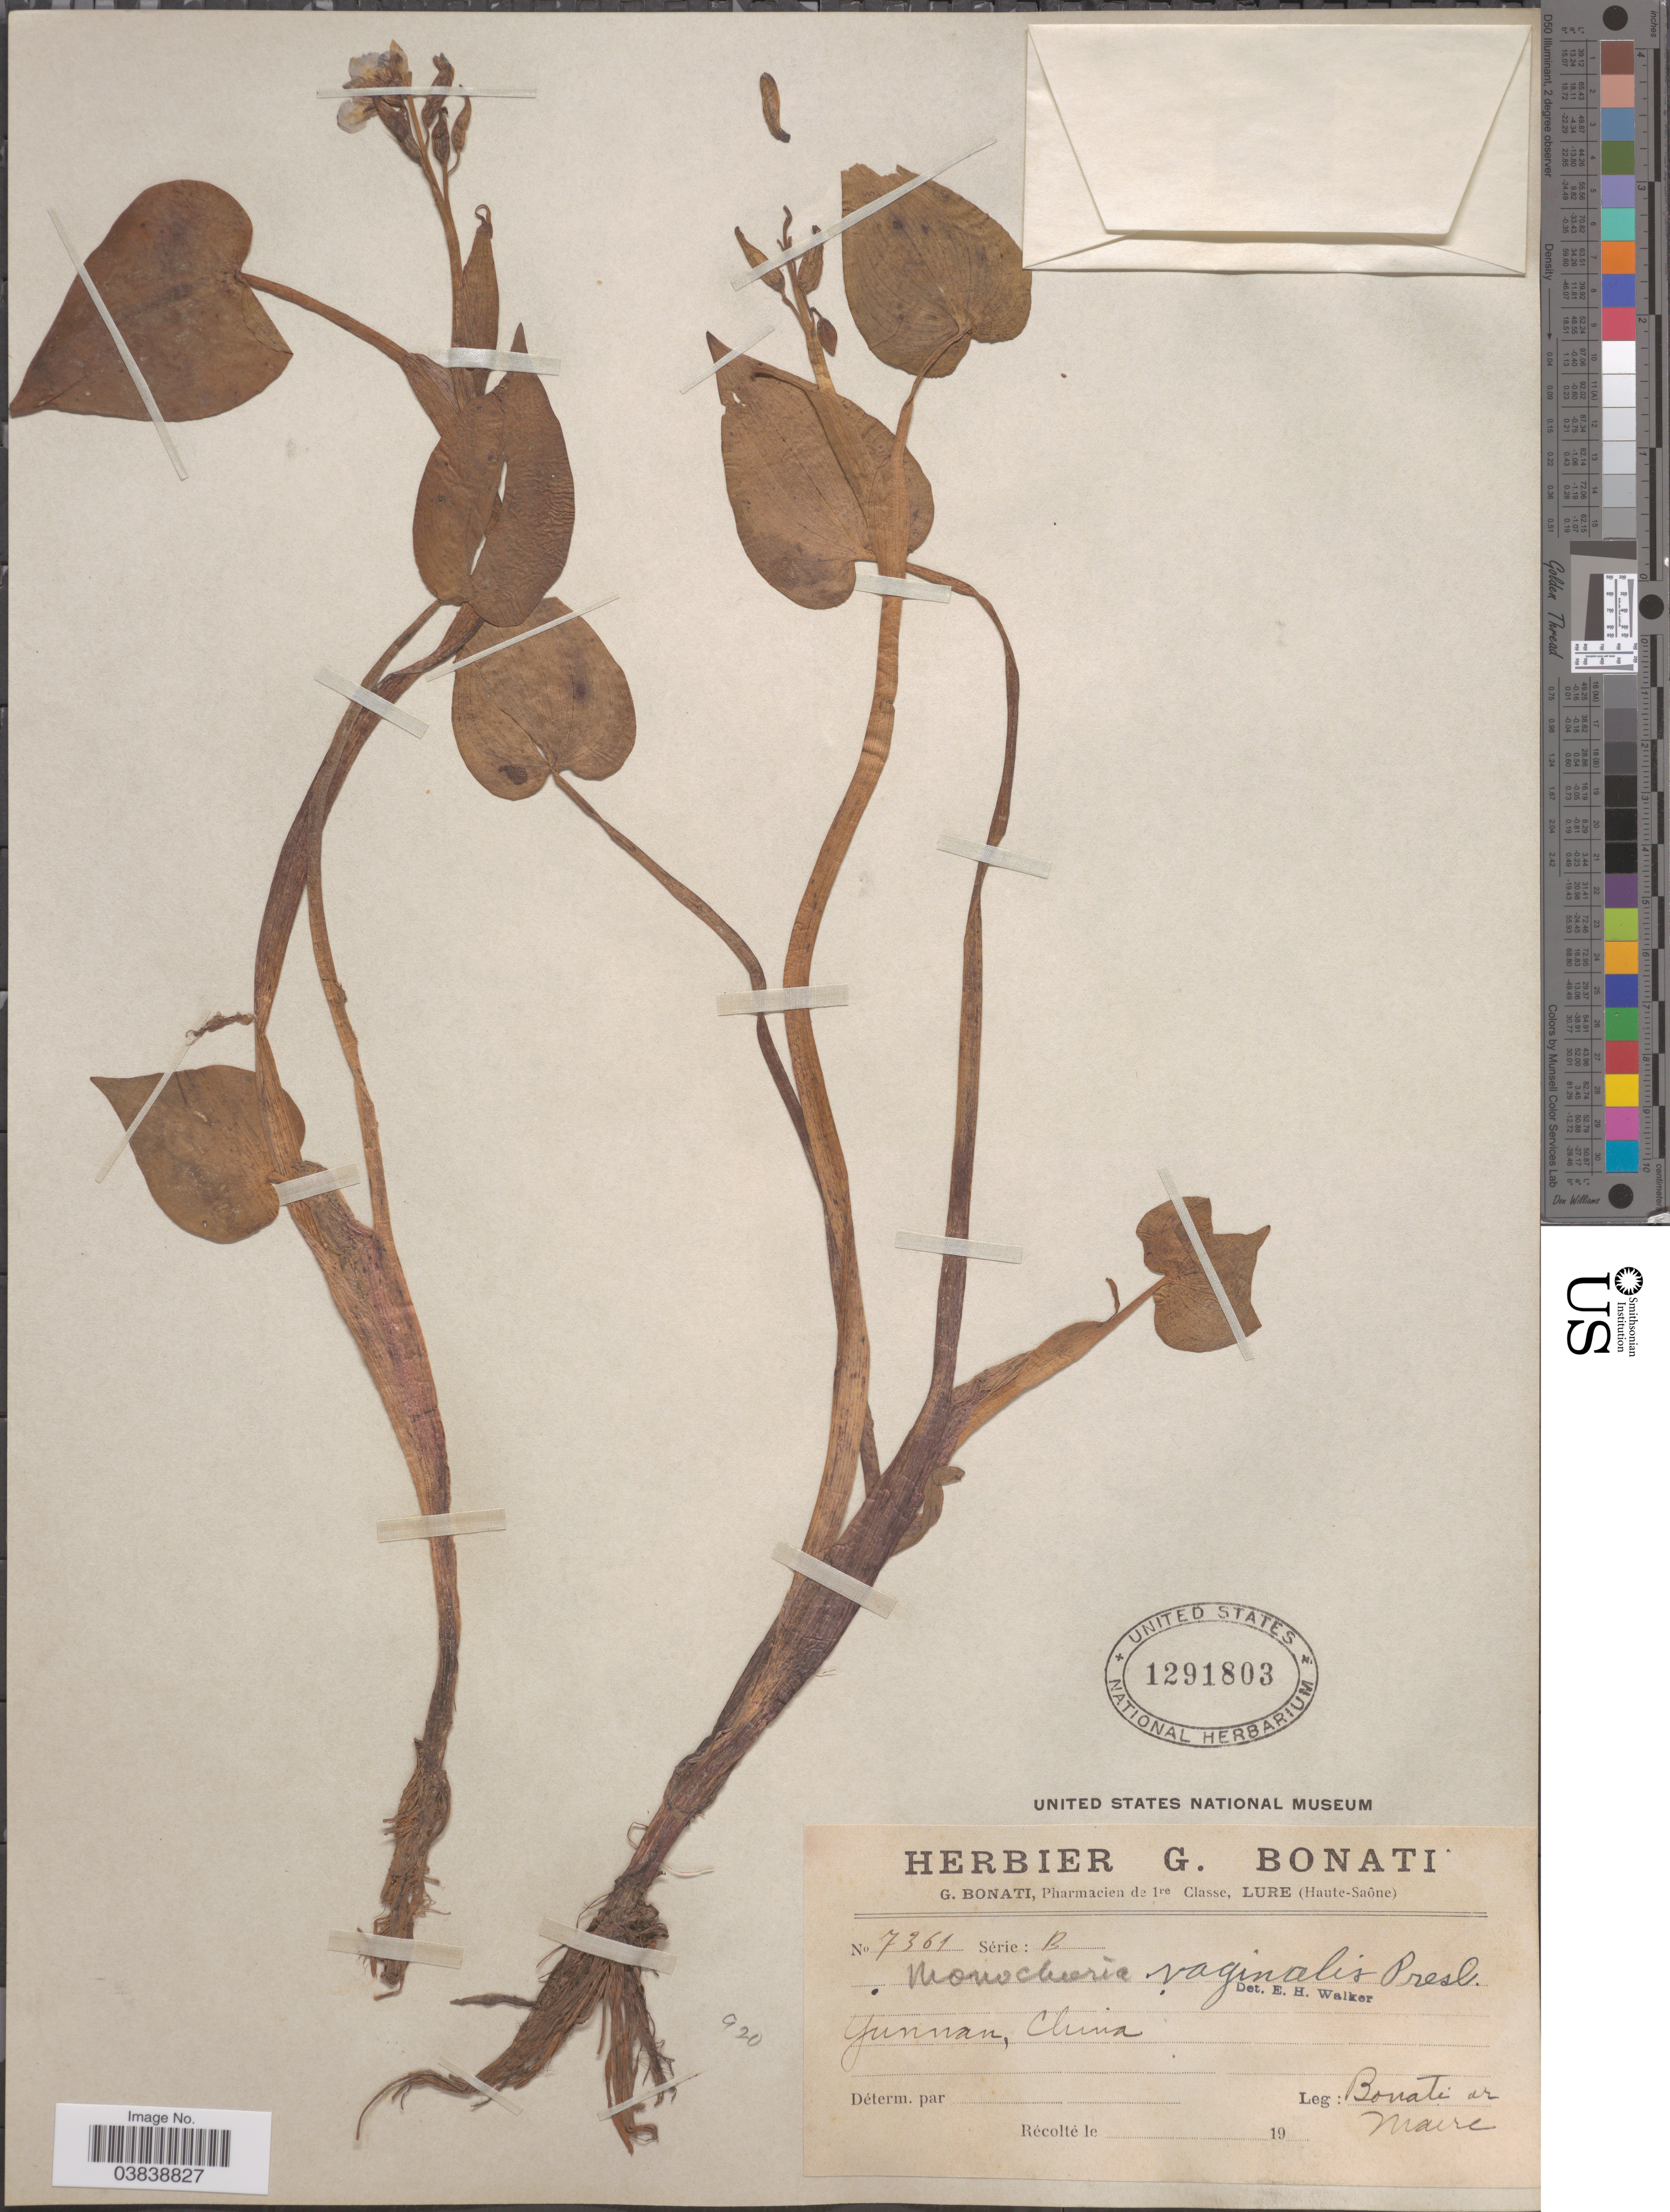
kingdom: Plantae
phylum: Tracheophyta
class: Liliopsida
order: Commelinales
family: Pontederiaceae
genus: Monochoria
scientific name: Monochoria vaginalis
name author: (Burm. f.) C. Presl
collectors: G. Bonati & Maire, --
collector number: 7361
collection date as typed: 19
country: China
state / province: Yunnan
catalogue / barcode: US 1291803